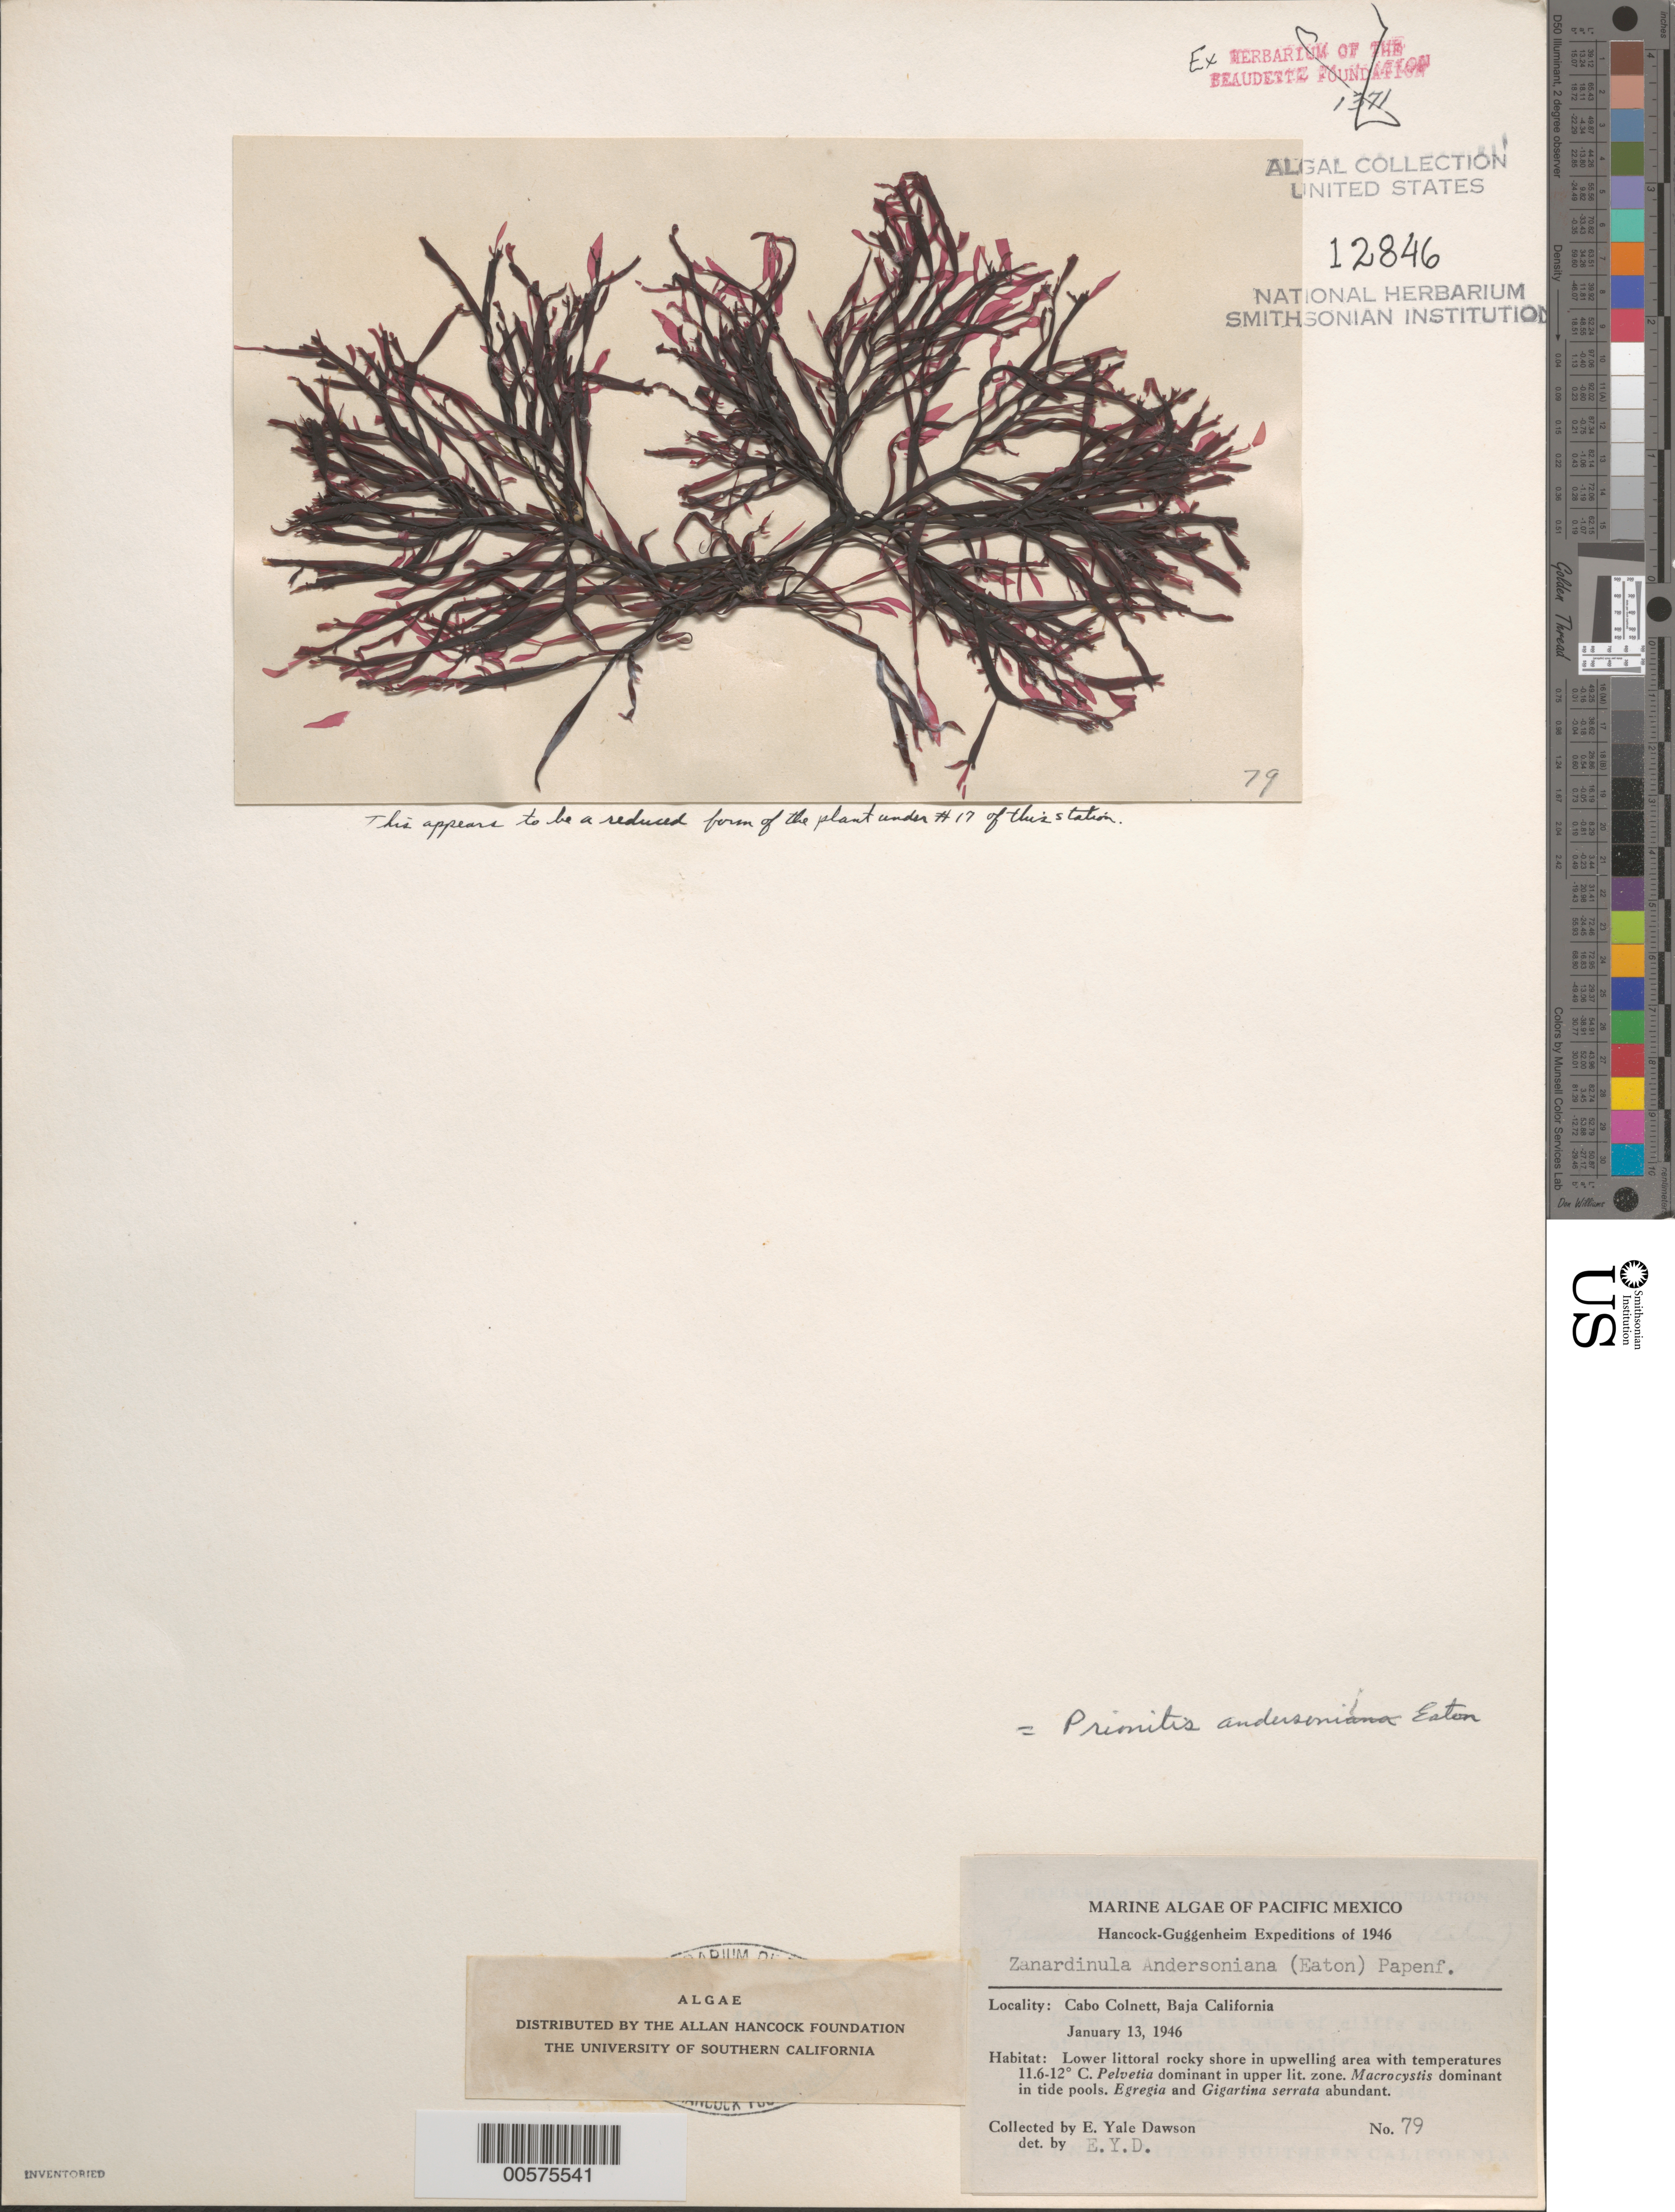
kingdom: Plantae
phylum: Rhodophyta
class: Florideophyceae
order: Cryptonemiales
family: Cryptonemiaceae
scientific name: Prionitis sternbergii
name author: (C. Agardh) J. Agardh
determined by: Algae name updating Project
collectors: E. Y. Dawson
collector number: EYD 79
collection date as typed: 13 Jan 1946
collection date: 1946-01-13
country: Mexico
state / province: Baja California Norte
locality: Cabo Colnett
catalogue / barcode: US 12846